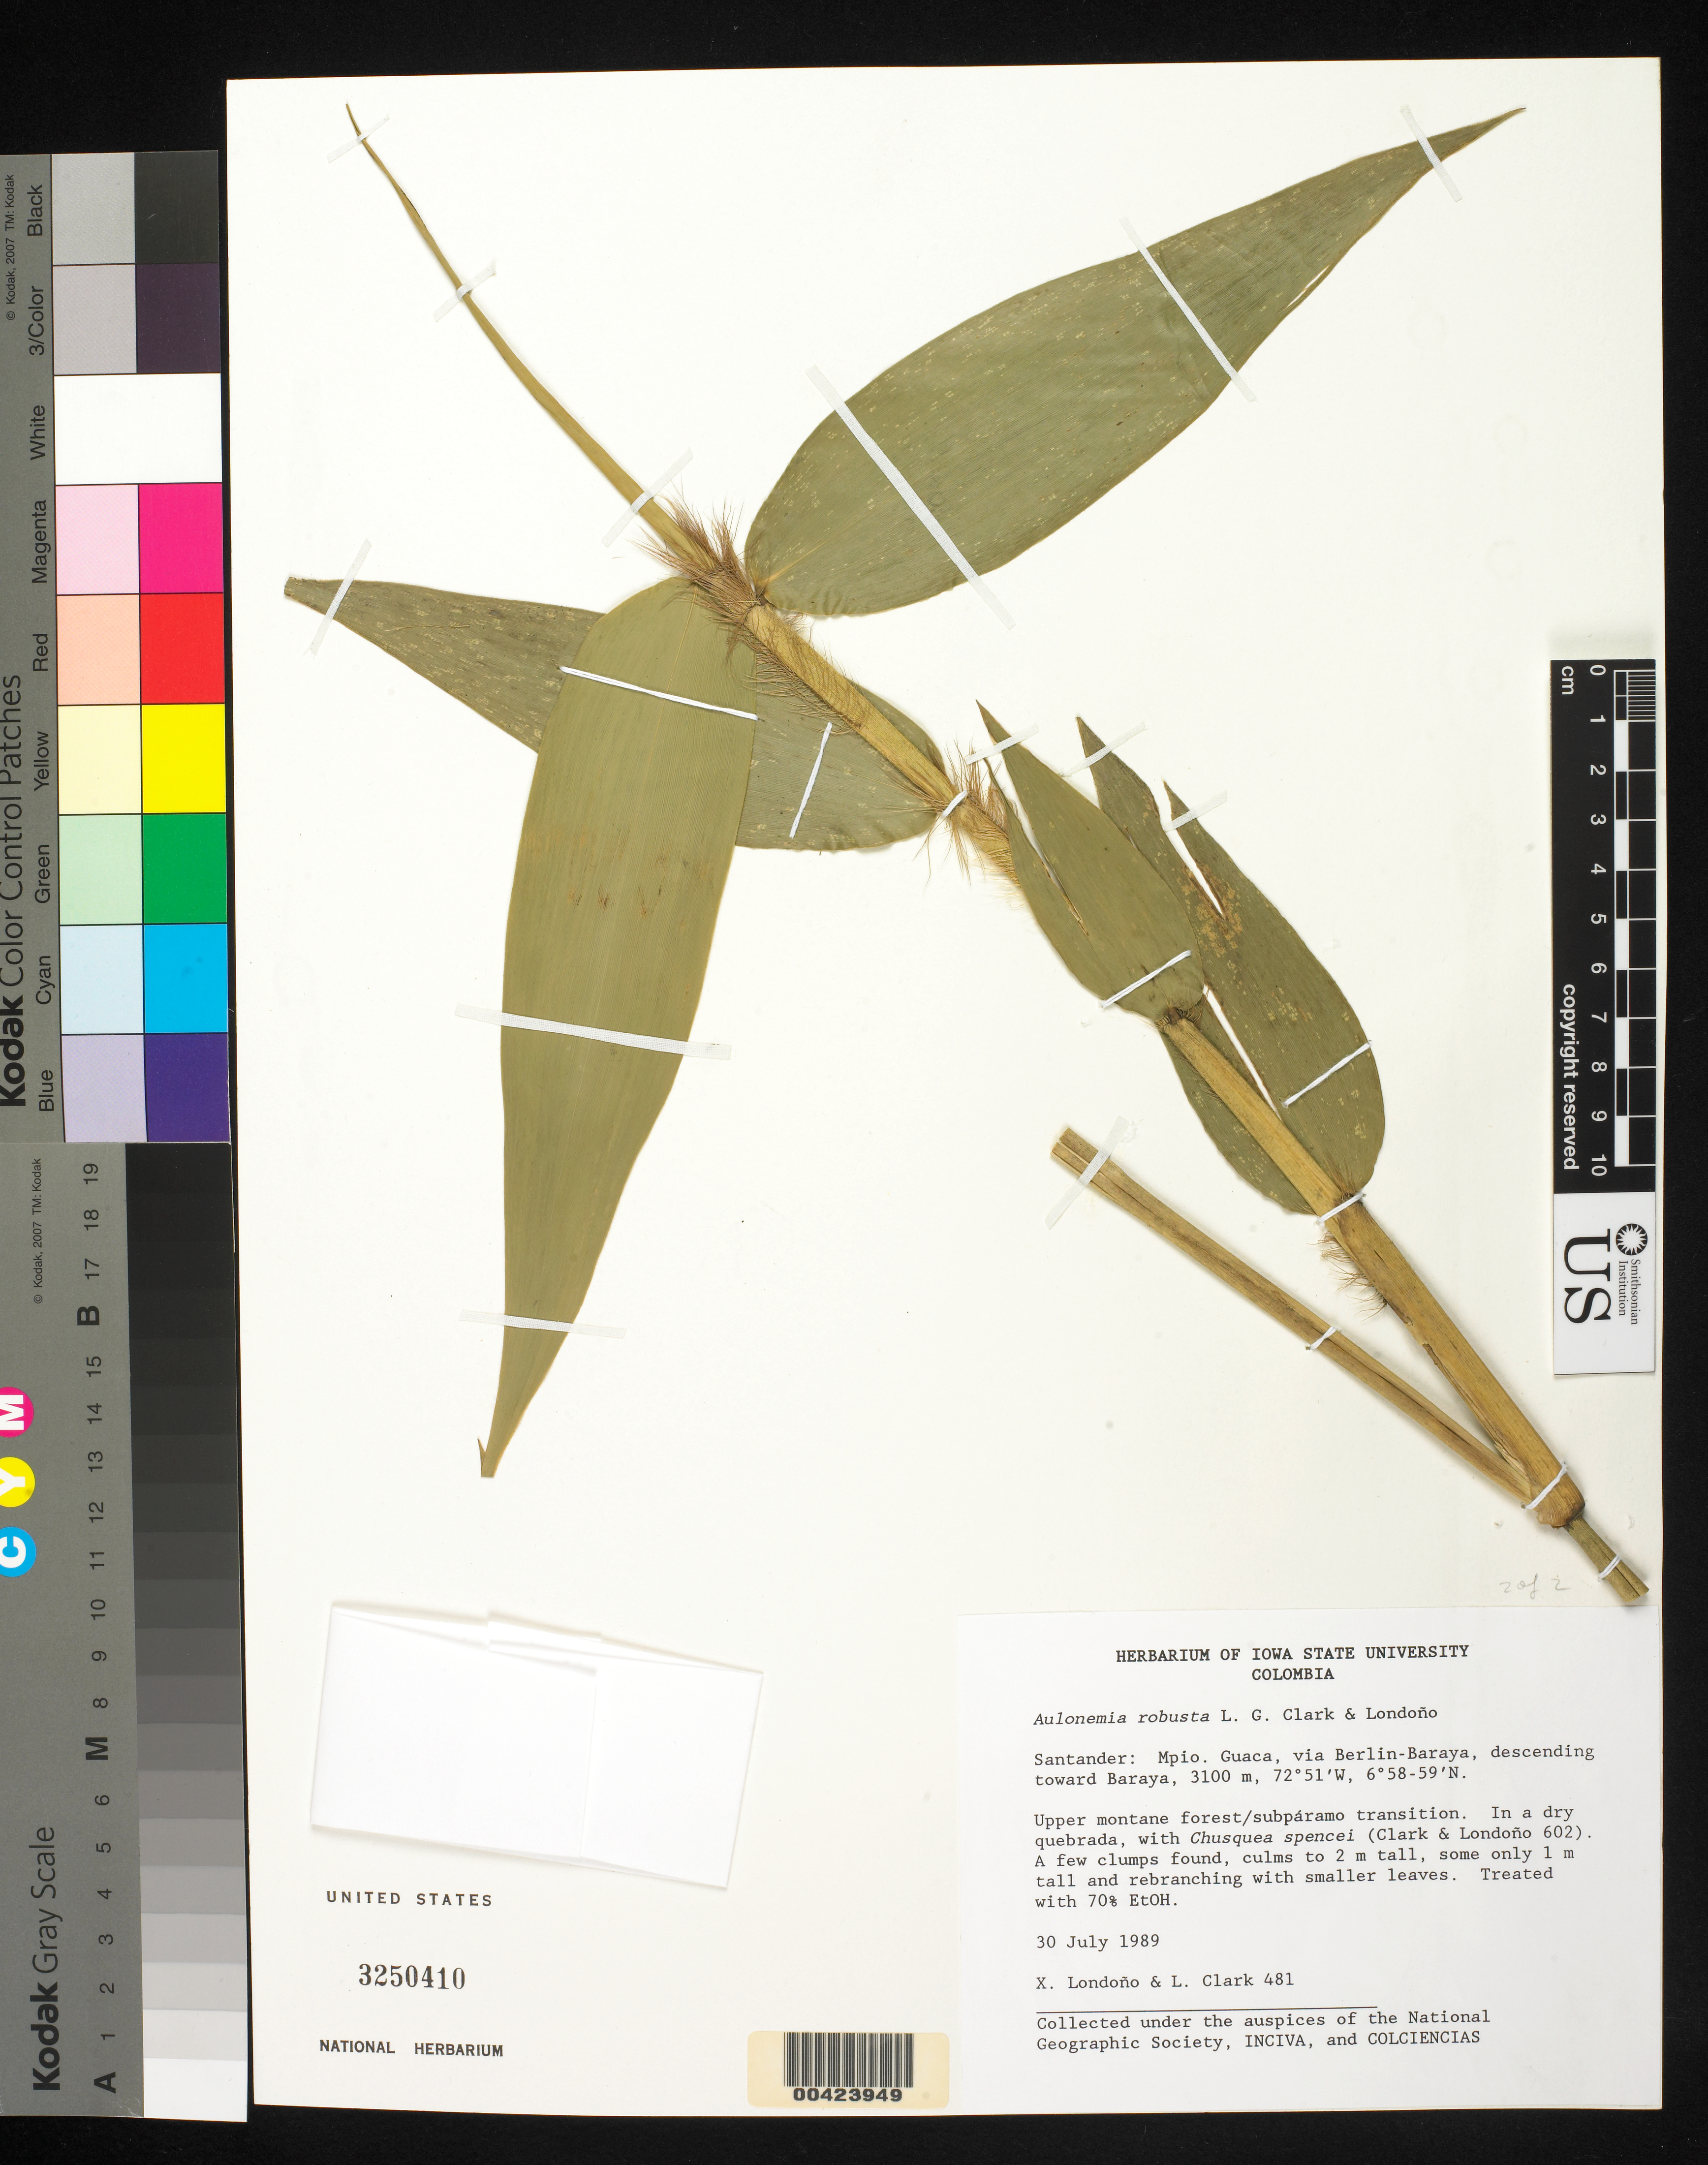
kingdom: Plantae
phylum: Tracheophyta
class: Liliopsida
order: Poales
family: Poaceae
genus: Aulonemia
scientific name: Aulonemia robusta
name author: L.G. Clark & Londoño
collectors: X. Londoño & L. G. Clark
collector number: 481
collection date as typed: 30 Jul 1989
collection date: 1989-07-30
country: Colombia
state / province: Santander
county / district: Guaca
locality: Baraya, descending toward; via Berlin - Baraya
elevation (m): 3100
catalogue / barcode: US 3250410